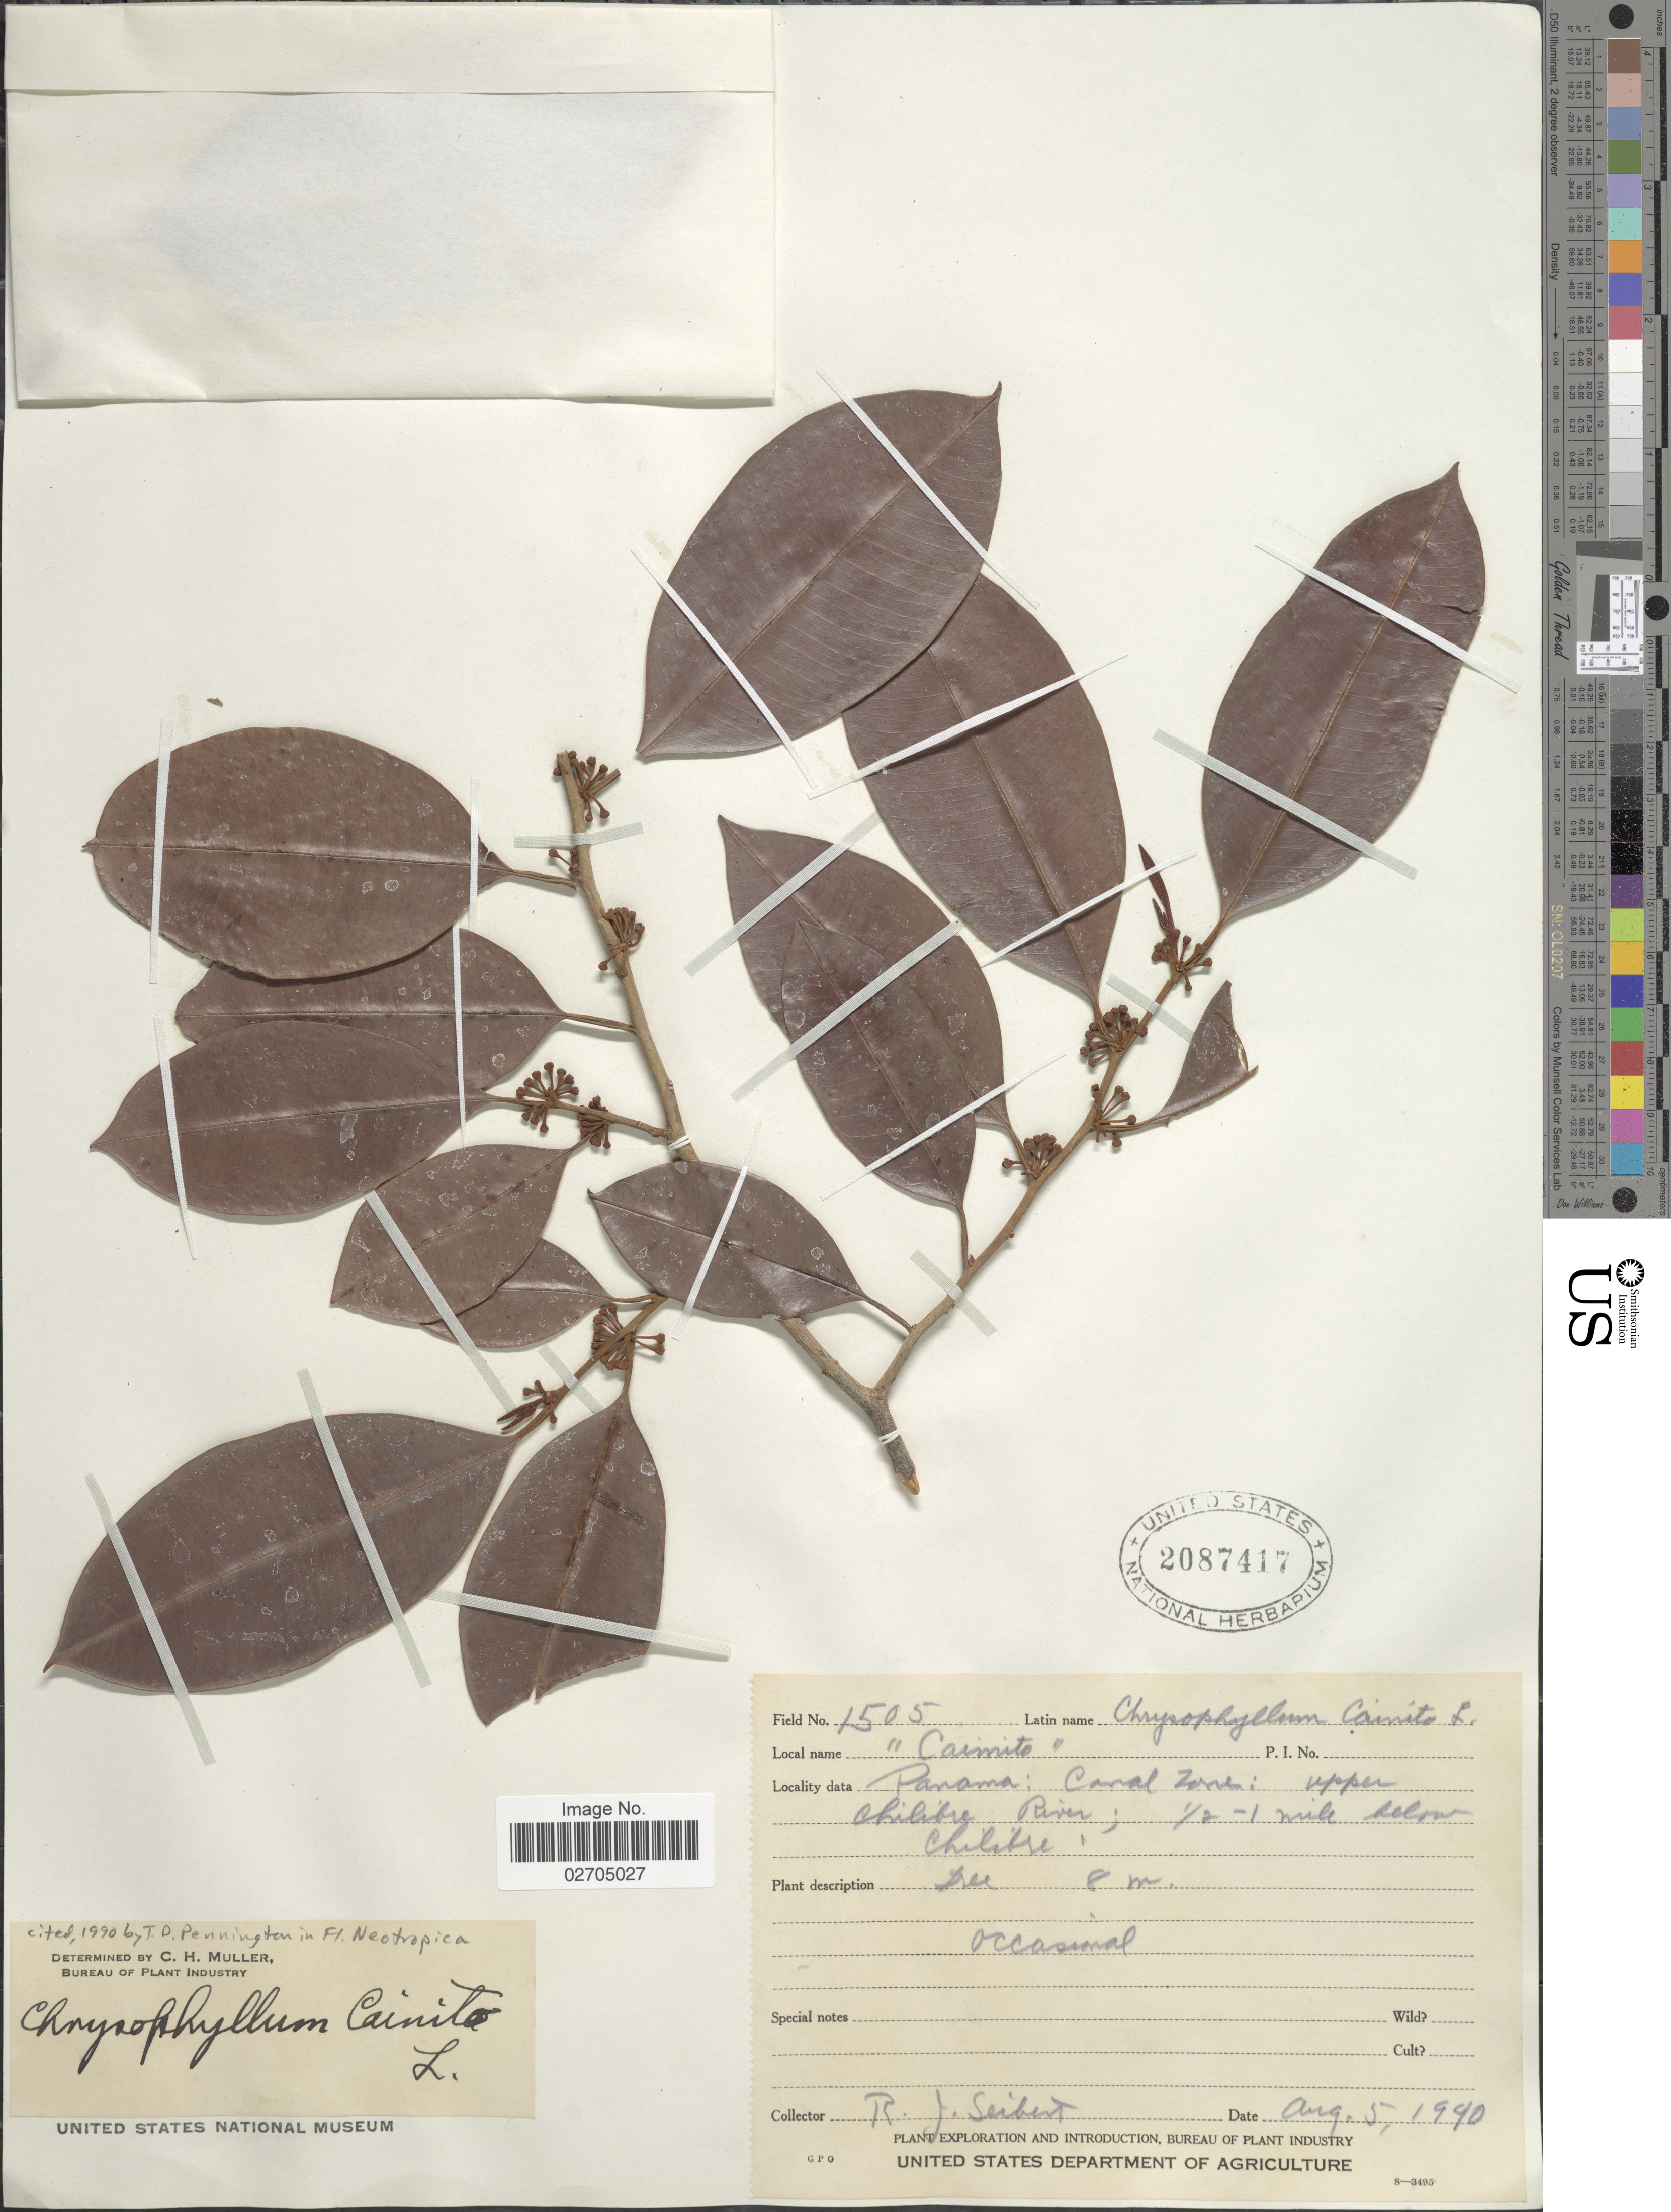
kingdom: Plantae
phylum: Tracheophyta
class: Magnoliopsida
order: Ericales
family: Sapotaceae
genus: Chrysophyllum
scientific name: Chrysophyllum cainito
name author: L.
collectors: R. J. Seibert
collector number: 1505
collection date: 1990-08-05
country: Panama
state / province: Colón / Panamá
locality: Canal Zone: upper Chilibre River; 1/2-1 mile below Chilibre.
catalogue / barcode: US 2087417